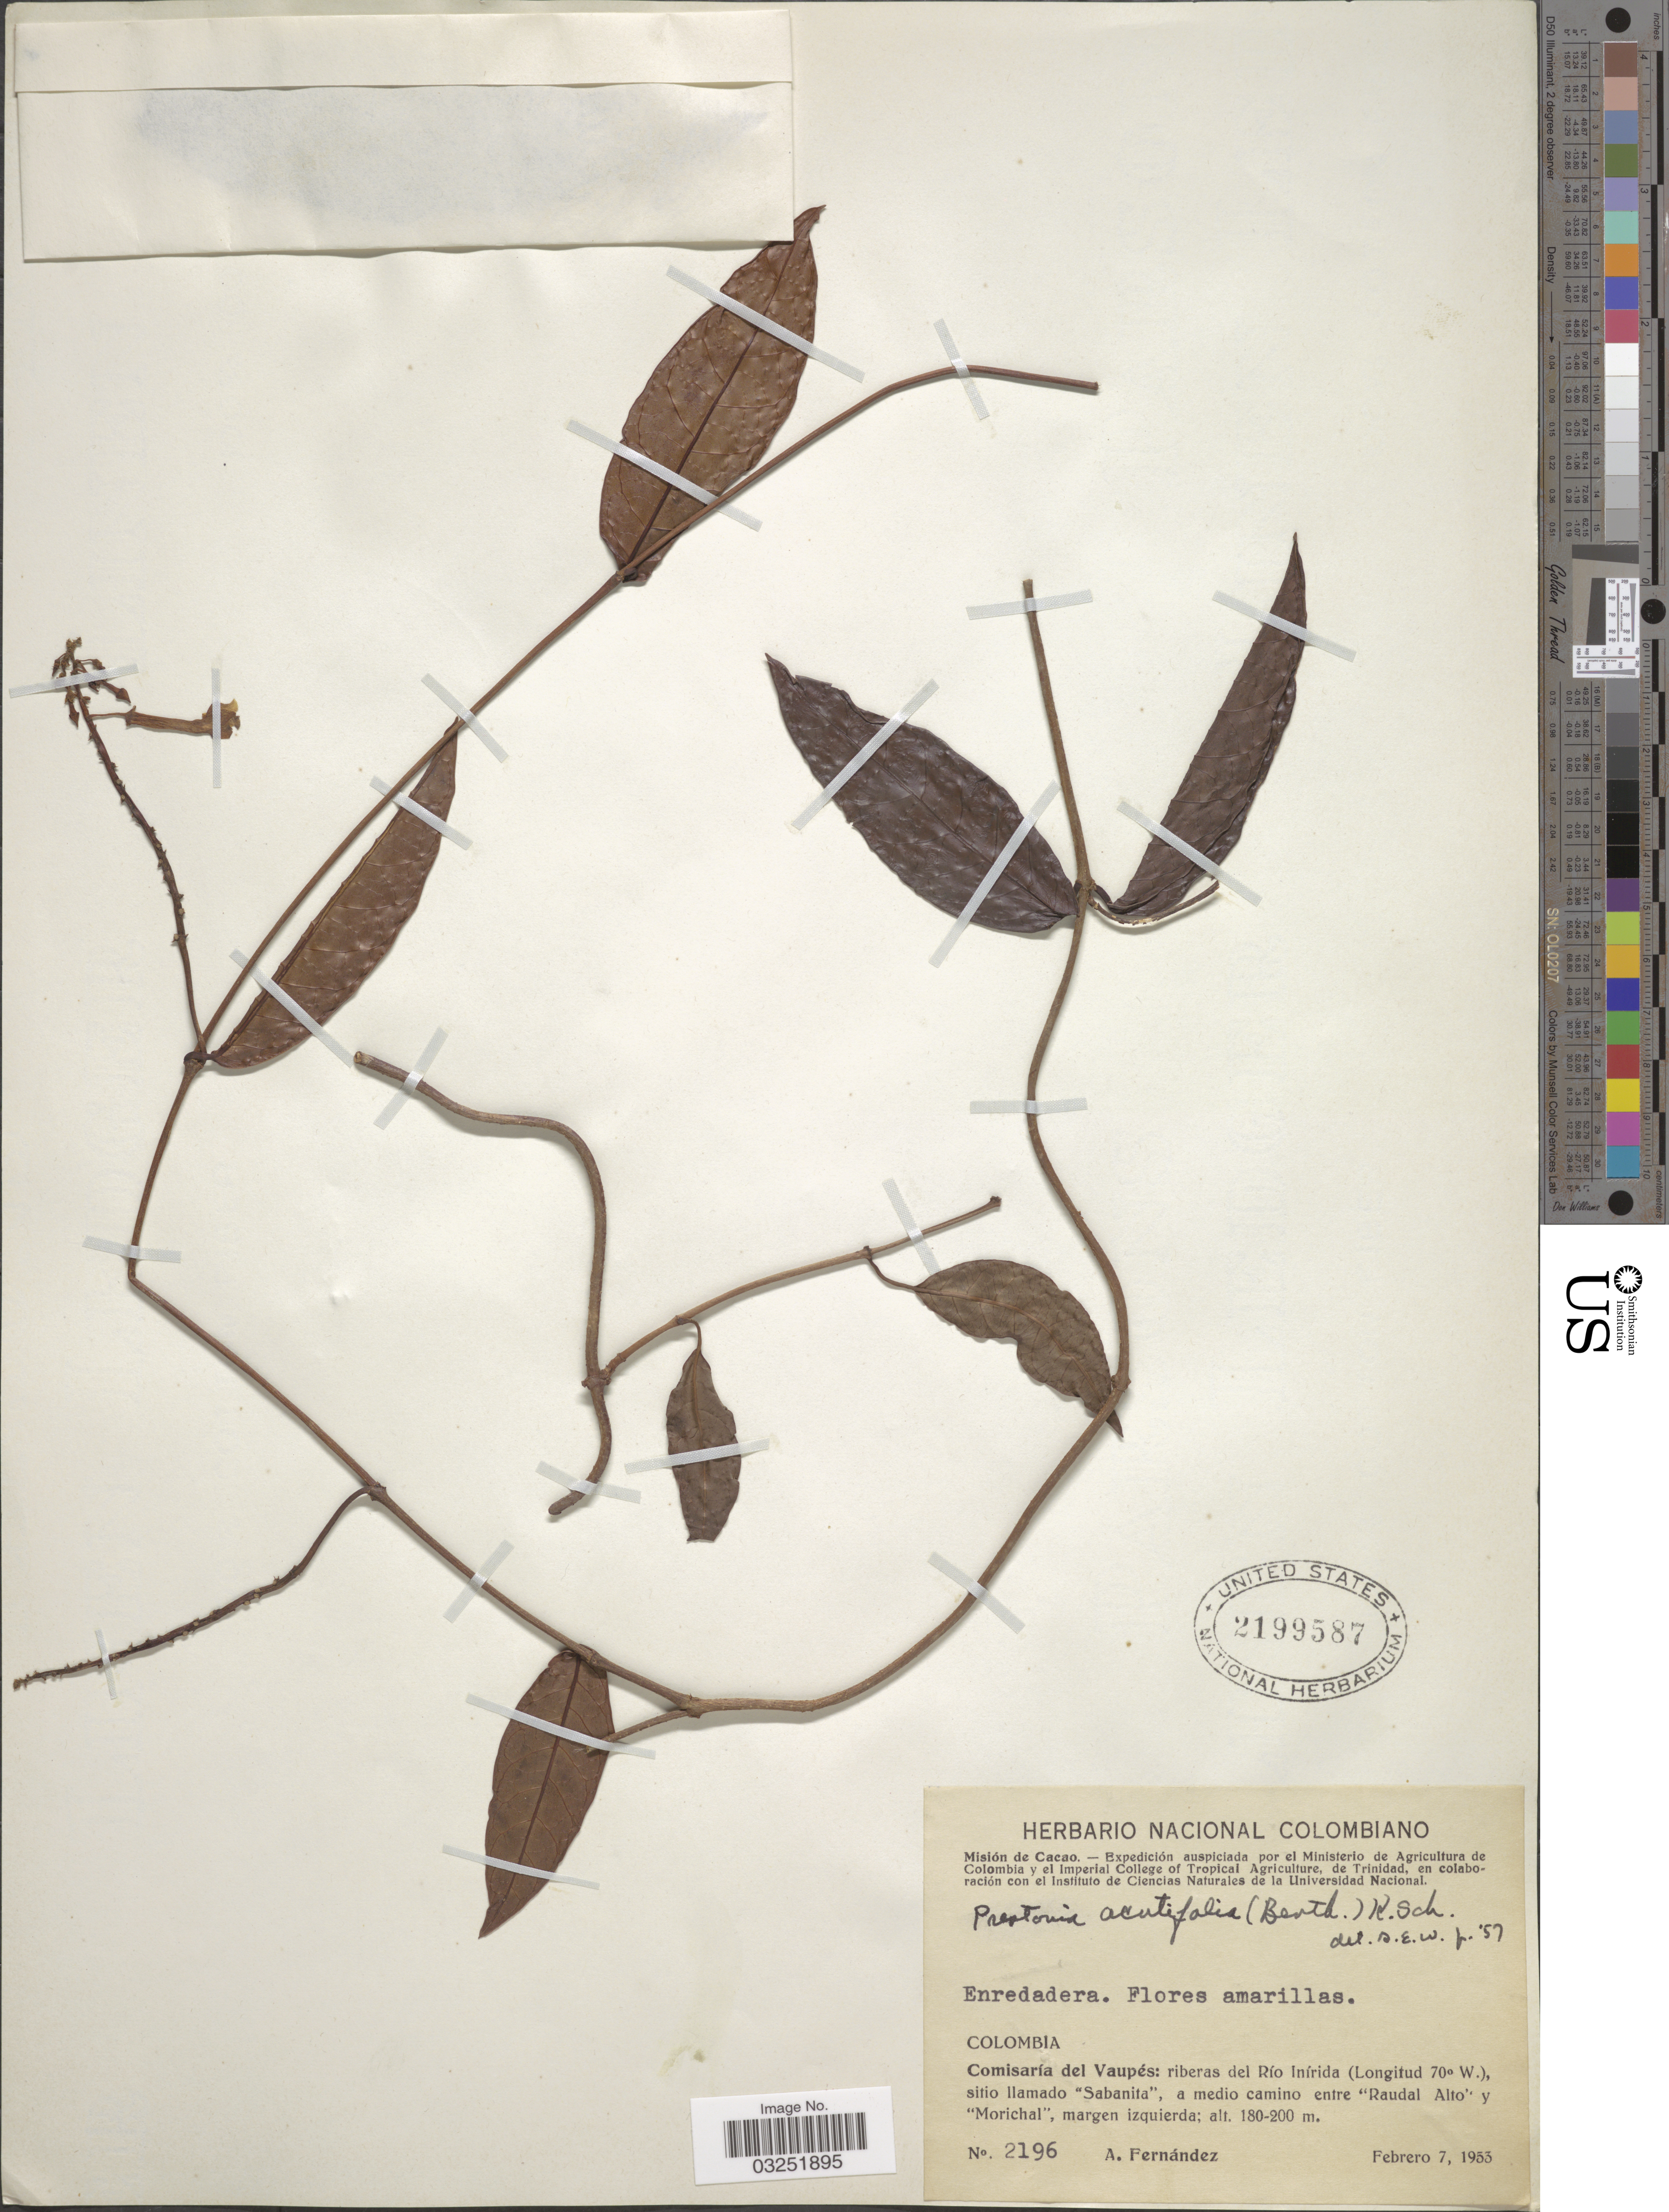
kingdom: Plantae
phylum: Tracheophyta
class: Magnoliopsida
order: Gentianales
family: Apocynaceae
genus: Prestonia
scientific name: Prestonia acutifolia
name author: (Benth. & Müll. Arg.) K. Schum.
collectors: A. Fernandez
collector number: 2196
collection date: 1953-02-07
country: Colombia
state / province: Vaupés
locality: Comisaría del Vaupés: riberas del Río Inírida, sitio llamado "Sabanita", a medio camino entre "Raudal Alto" y "Morichal", margen izquierda.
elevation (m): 180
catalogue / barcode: US 2199587